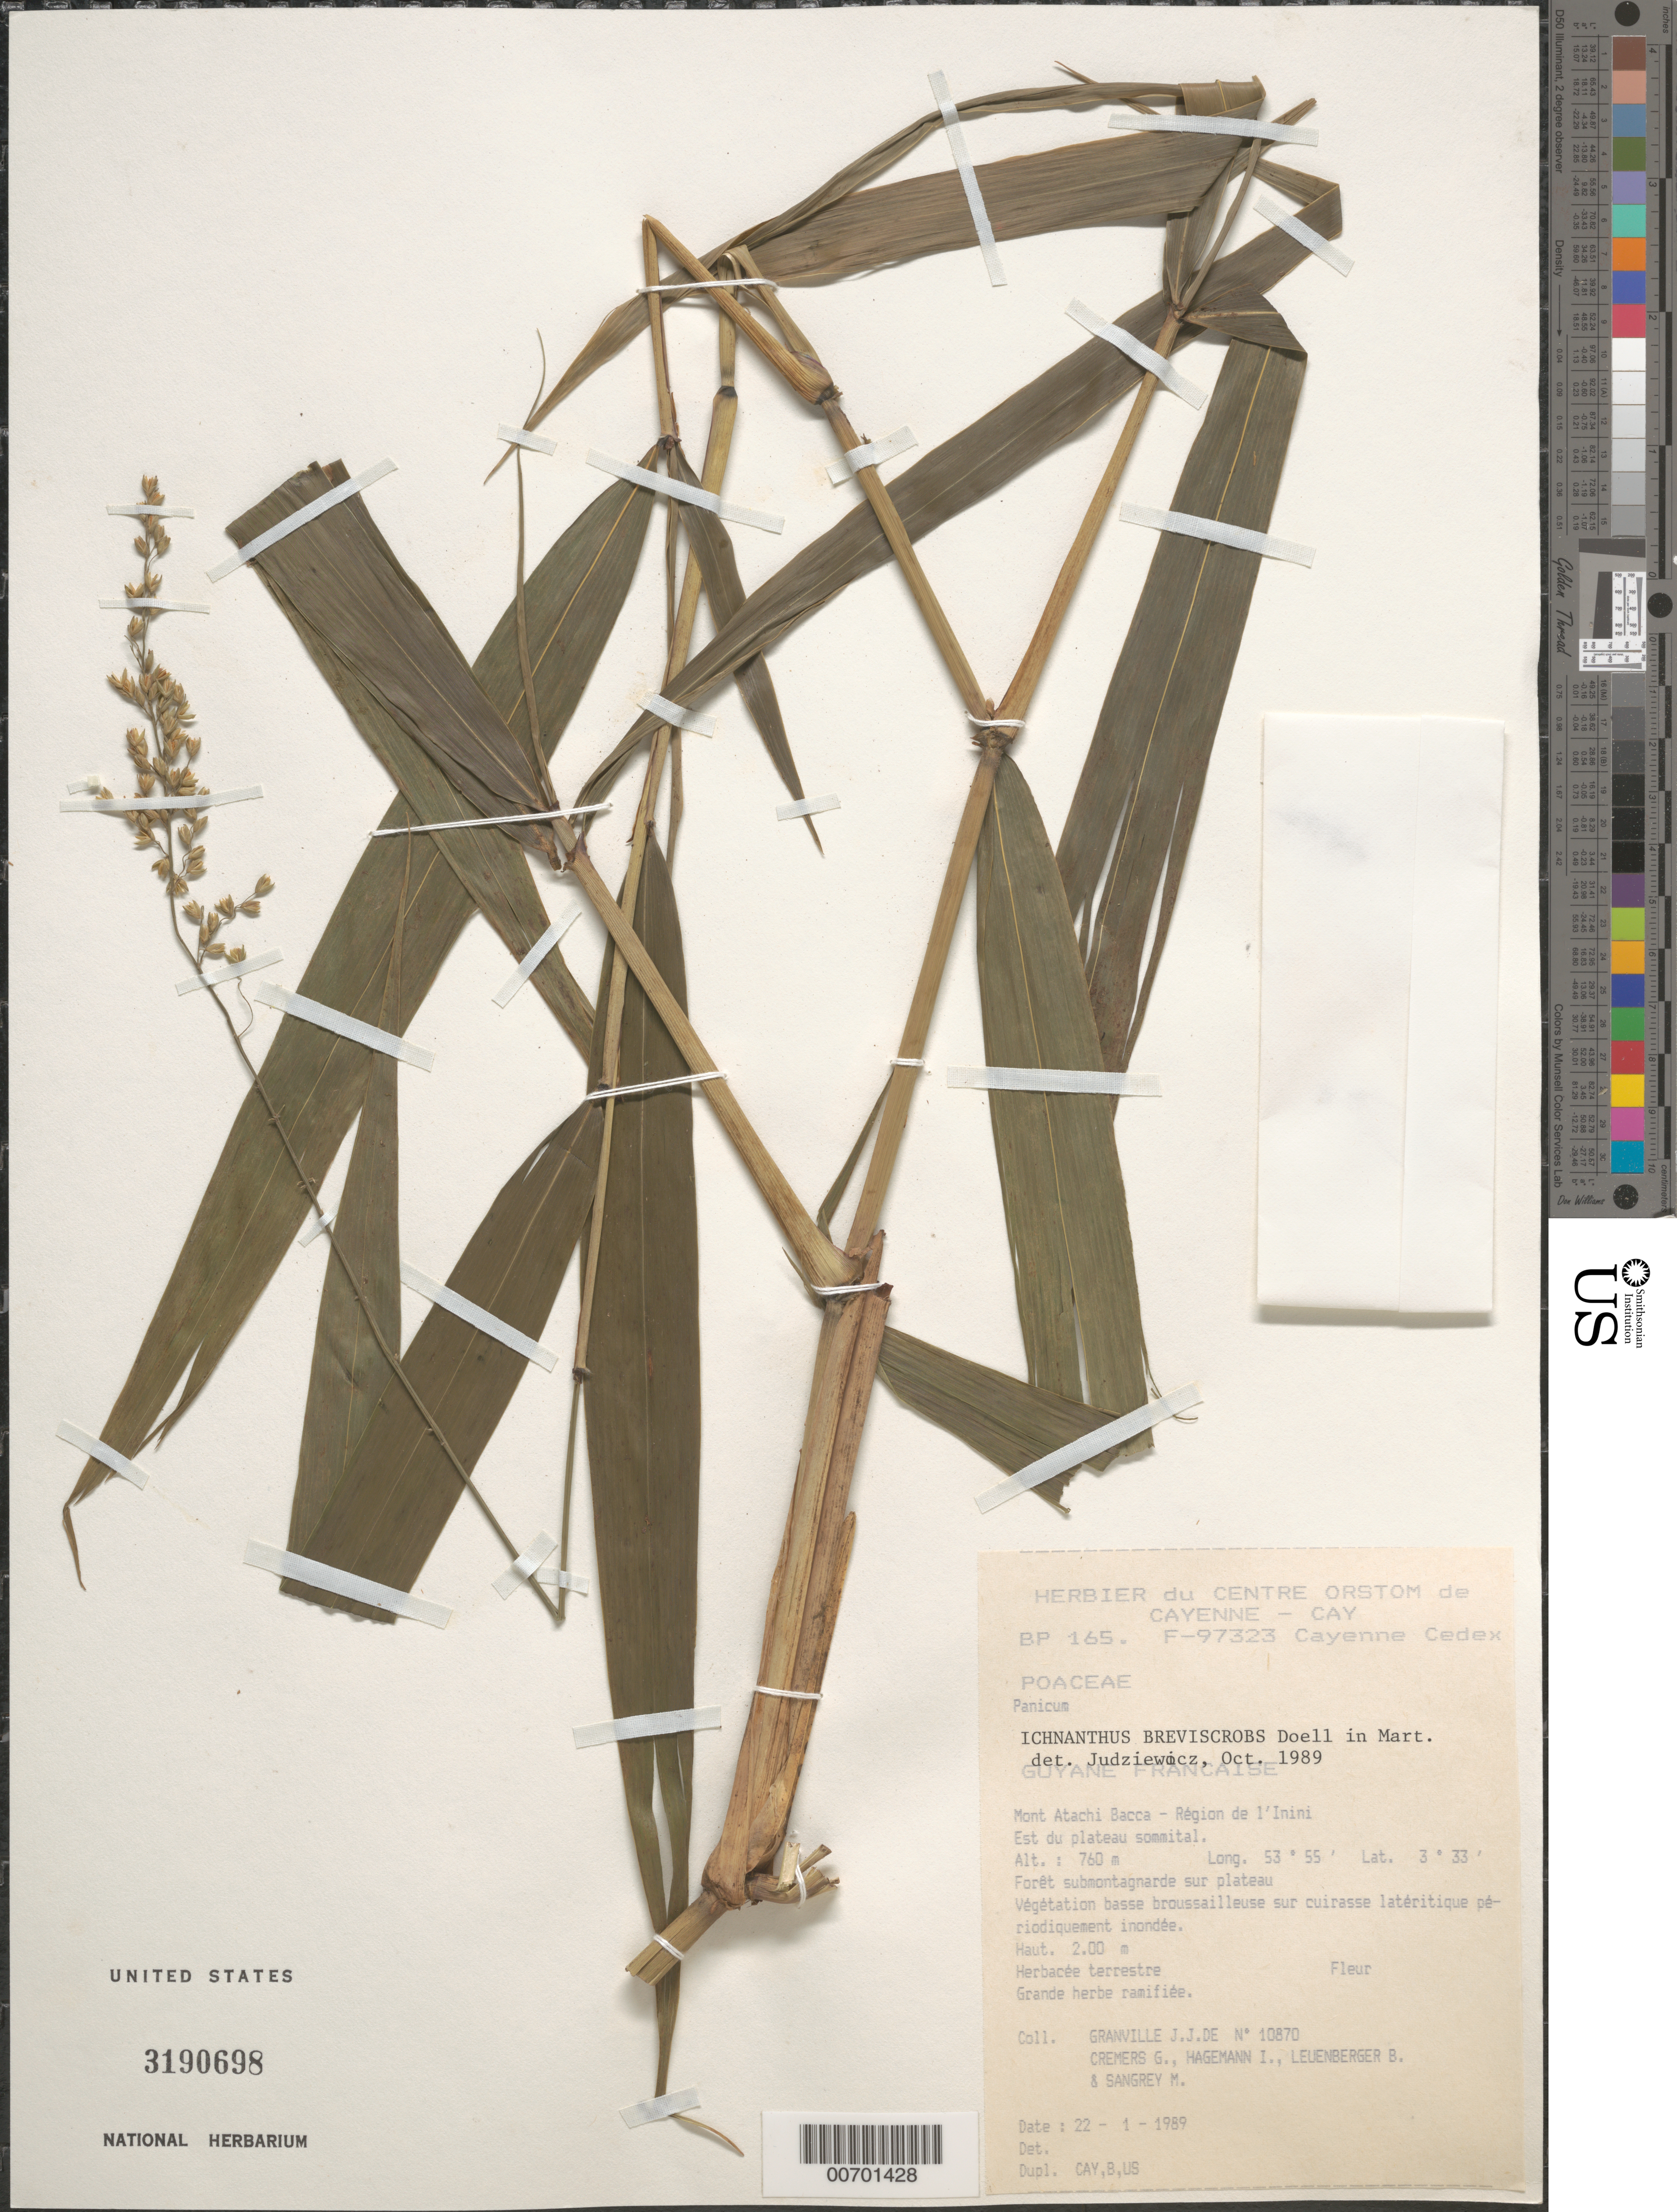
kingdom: Plantae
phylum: Tracheophyta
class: Liliopsida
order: Poales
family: Poaceae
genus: Ichnanthus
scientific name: Ichnanthus breviscrobs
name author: Döll in Mart.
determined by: Judziewicz, E. J.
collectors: J.-J. de Granville, G. Cremers, J. Hagemann, B. E. Leuenberger & M. S. Sangrey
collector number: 10870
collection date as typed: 22-Jan-89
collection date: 1989-01-22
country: French Guiana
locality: Mont Atachi Bacca, région de l'Inini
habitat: Forêt submontagnarde sur plateau; végètation basse broussailleuse sur cuirasse latérique périodiquement inondée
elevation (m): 760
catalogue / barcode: US 3190698